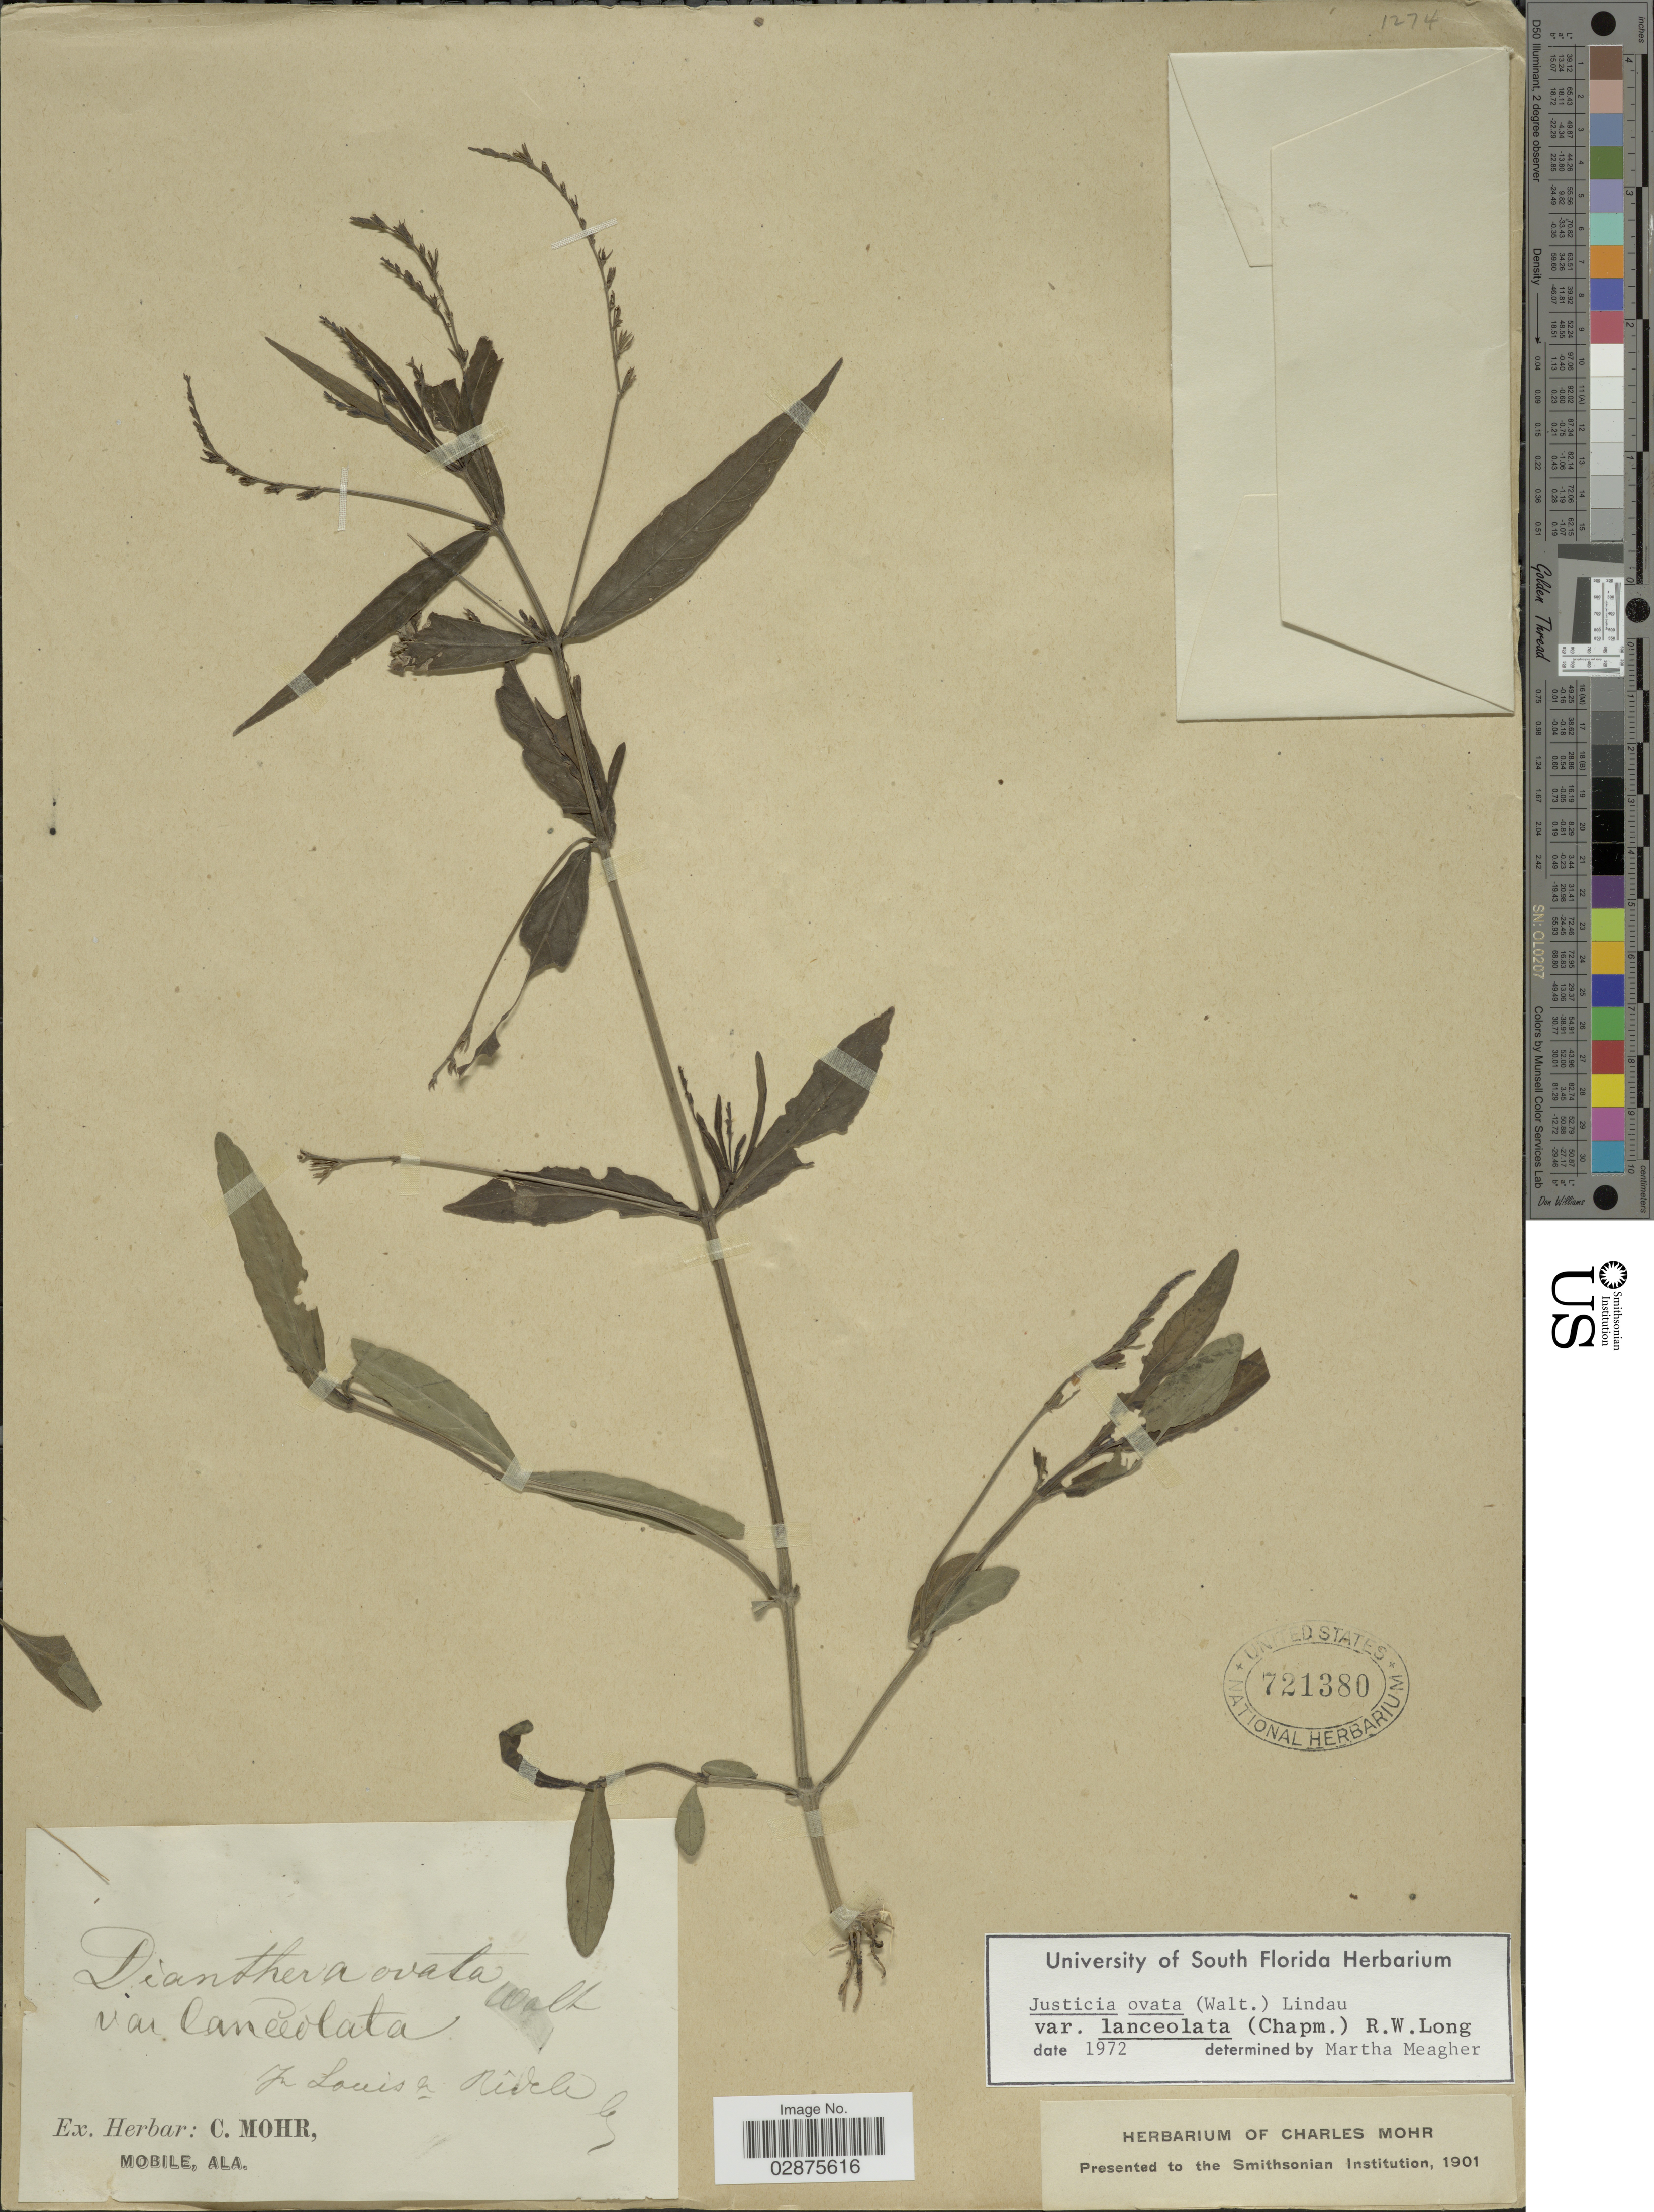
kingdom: Plantae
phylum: Tracheophyta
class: Magnoliopsida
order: Lamiales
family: Acanthaceae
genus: Justicia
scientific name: Justicia lanceolata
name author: (Chapm.) Small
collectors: -. Ridele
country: United States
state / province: Alabama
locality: In Louis.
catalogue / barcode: US 721380